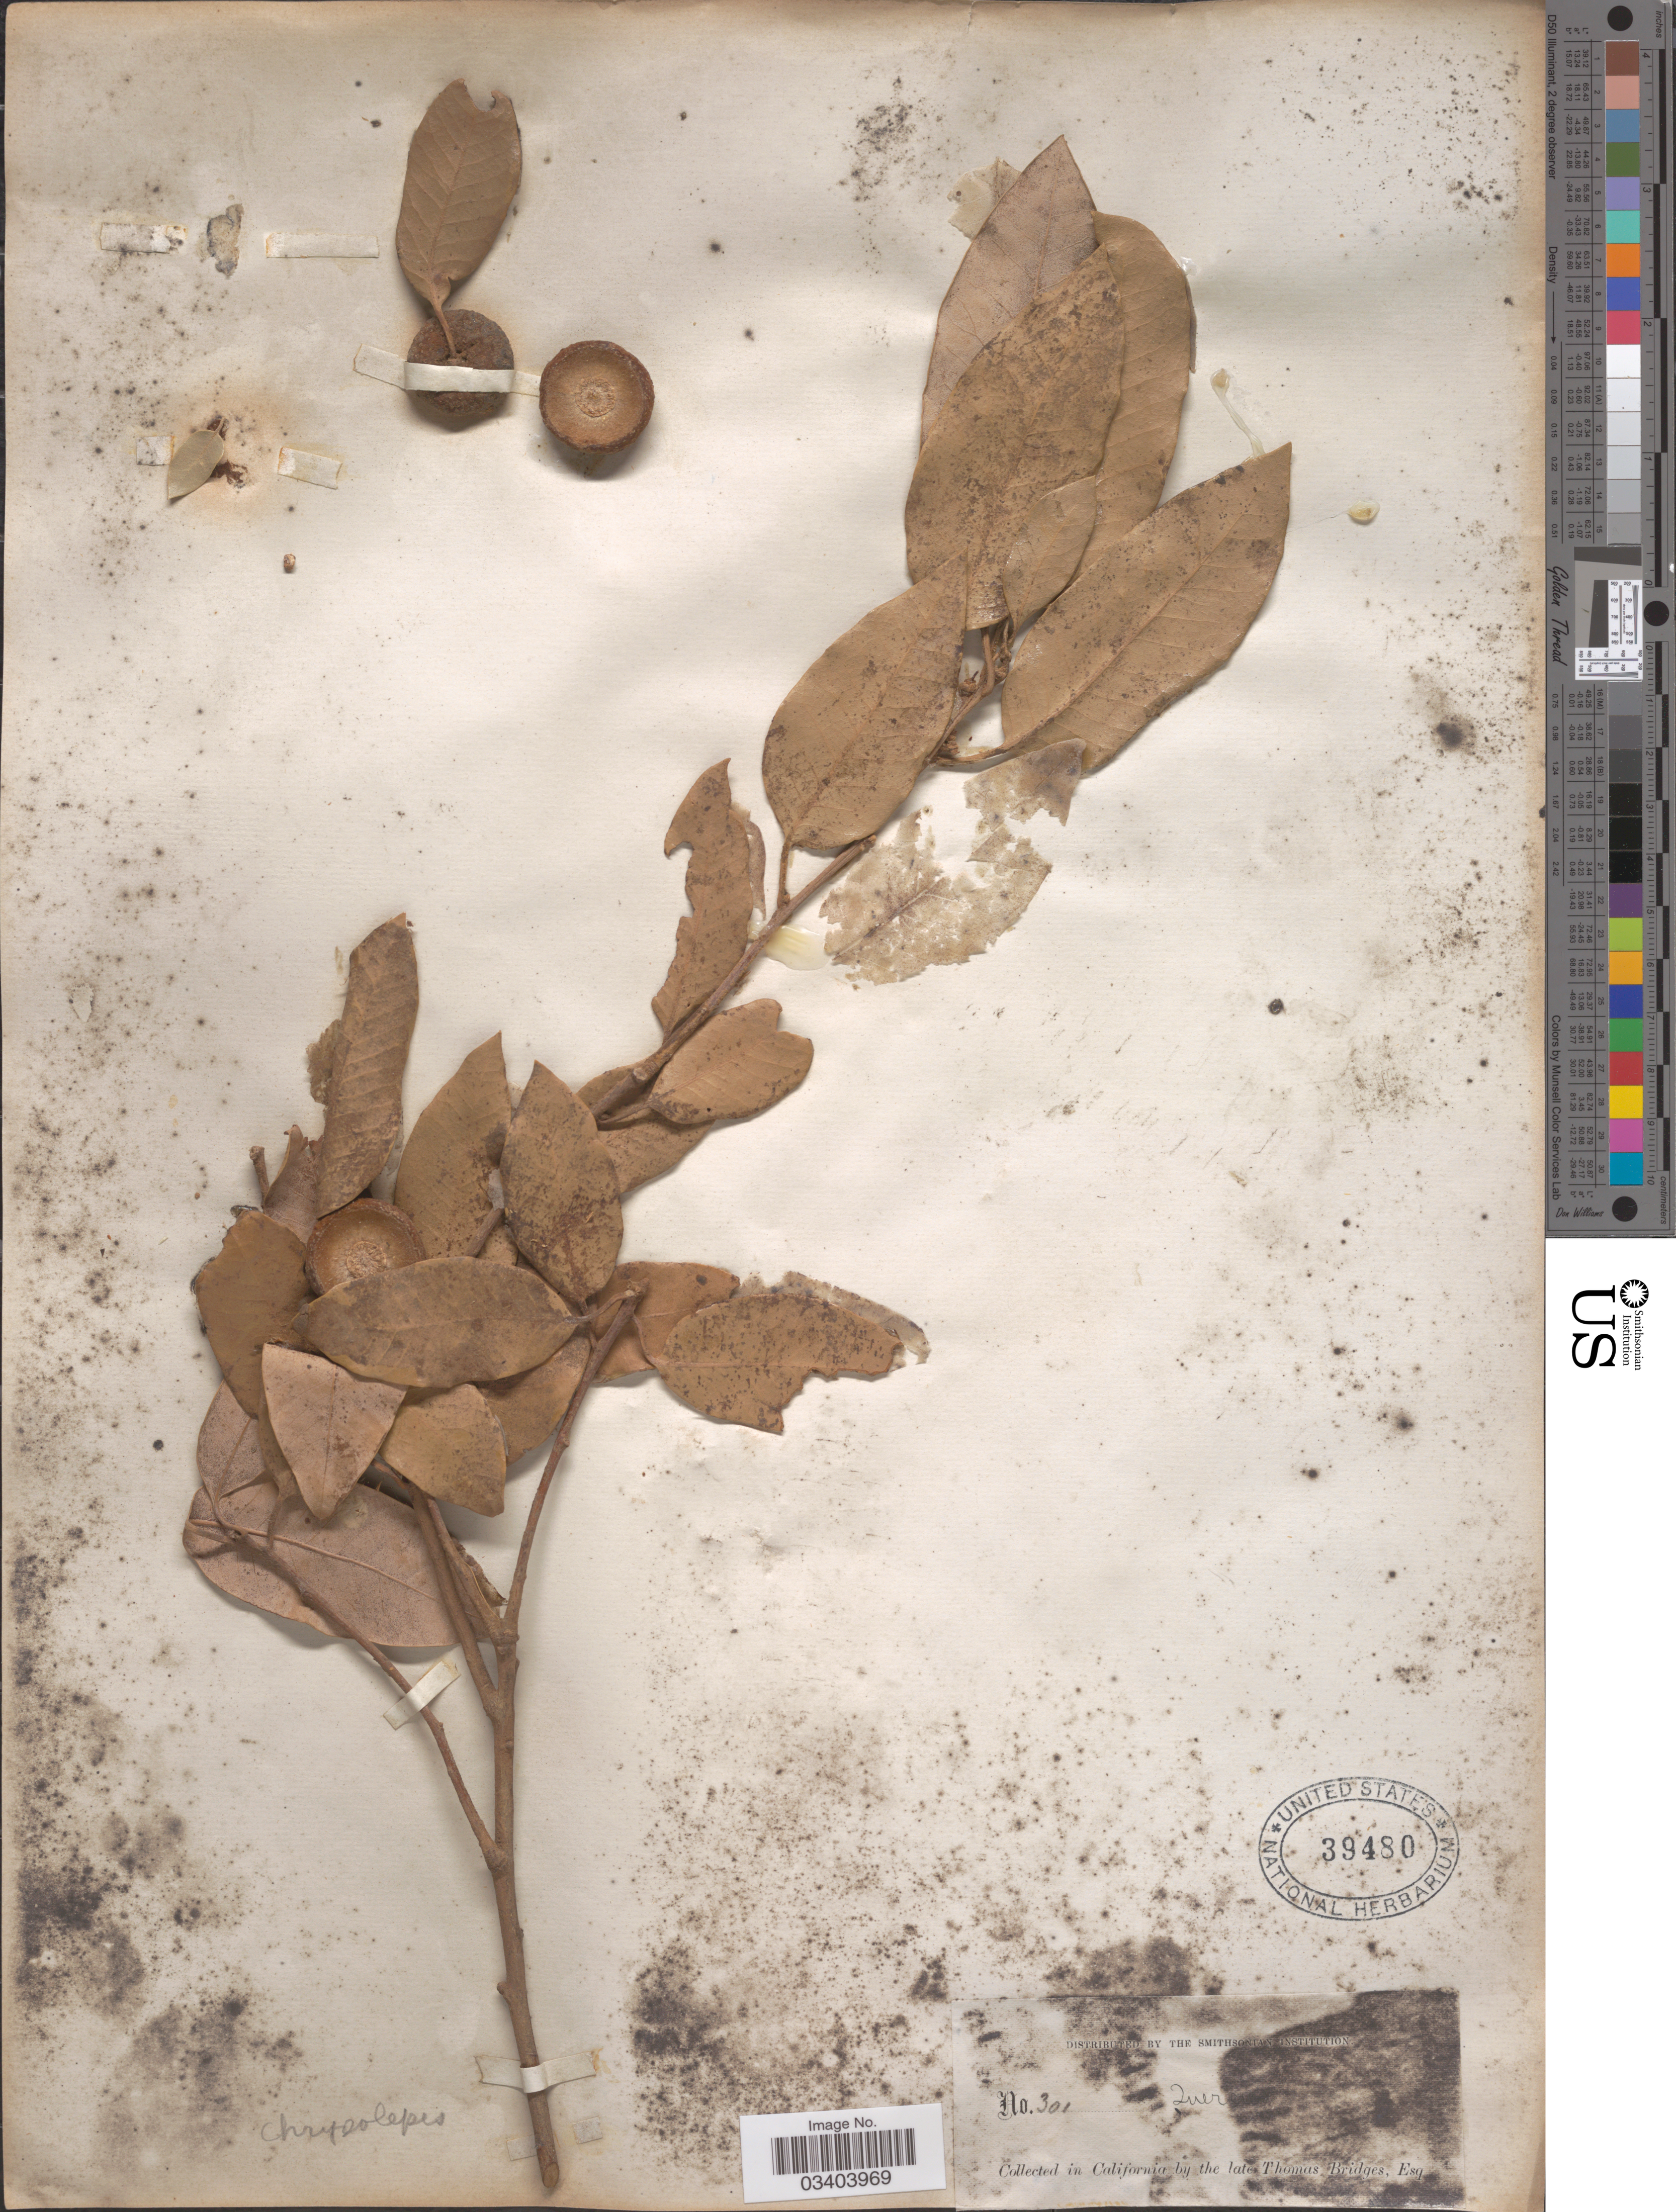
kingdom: Plantae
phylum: Tracheophyta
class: Magnoliopsida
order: Fagales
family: Fagaceae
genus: Quercus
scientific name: Quercus chrysolepis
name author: Liebm.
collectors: T. Bridges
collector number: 301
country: United States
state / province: California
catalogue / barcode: US 39480